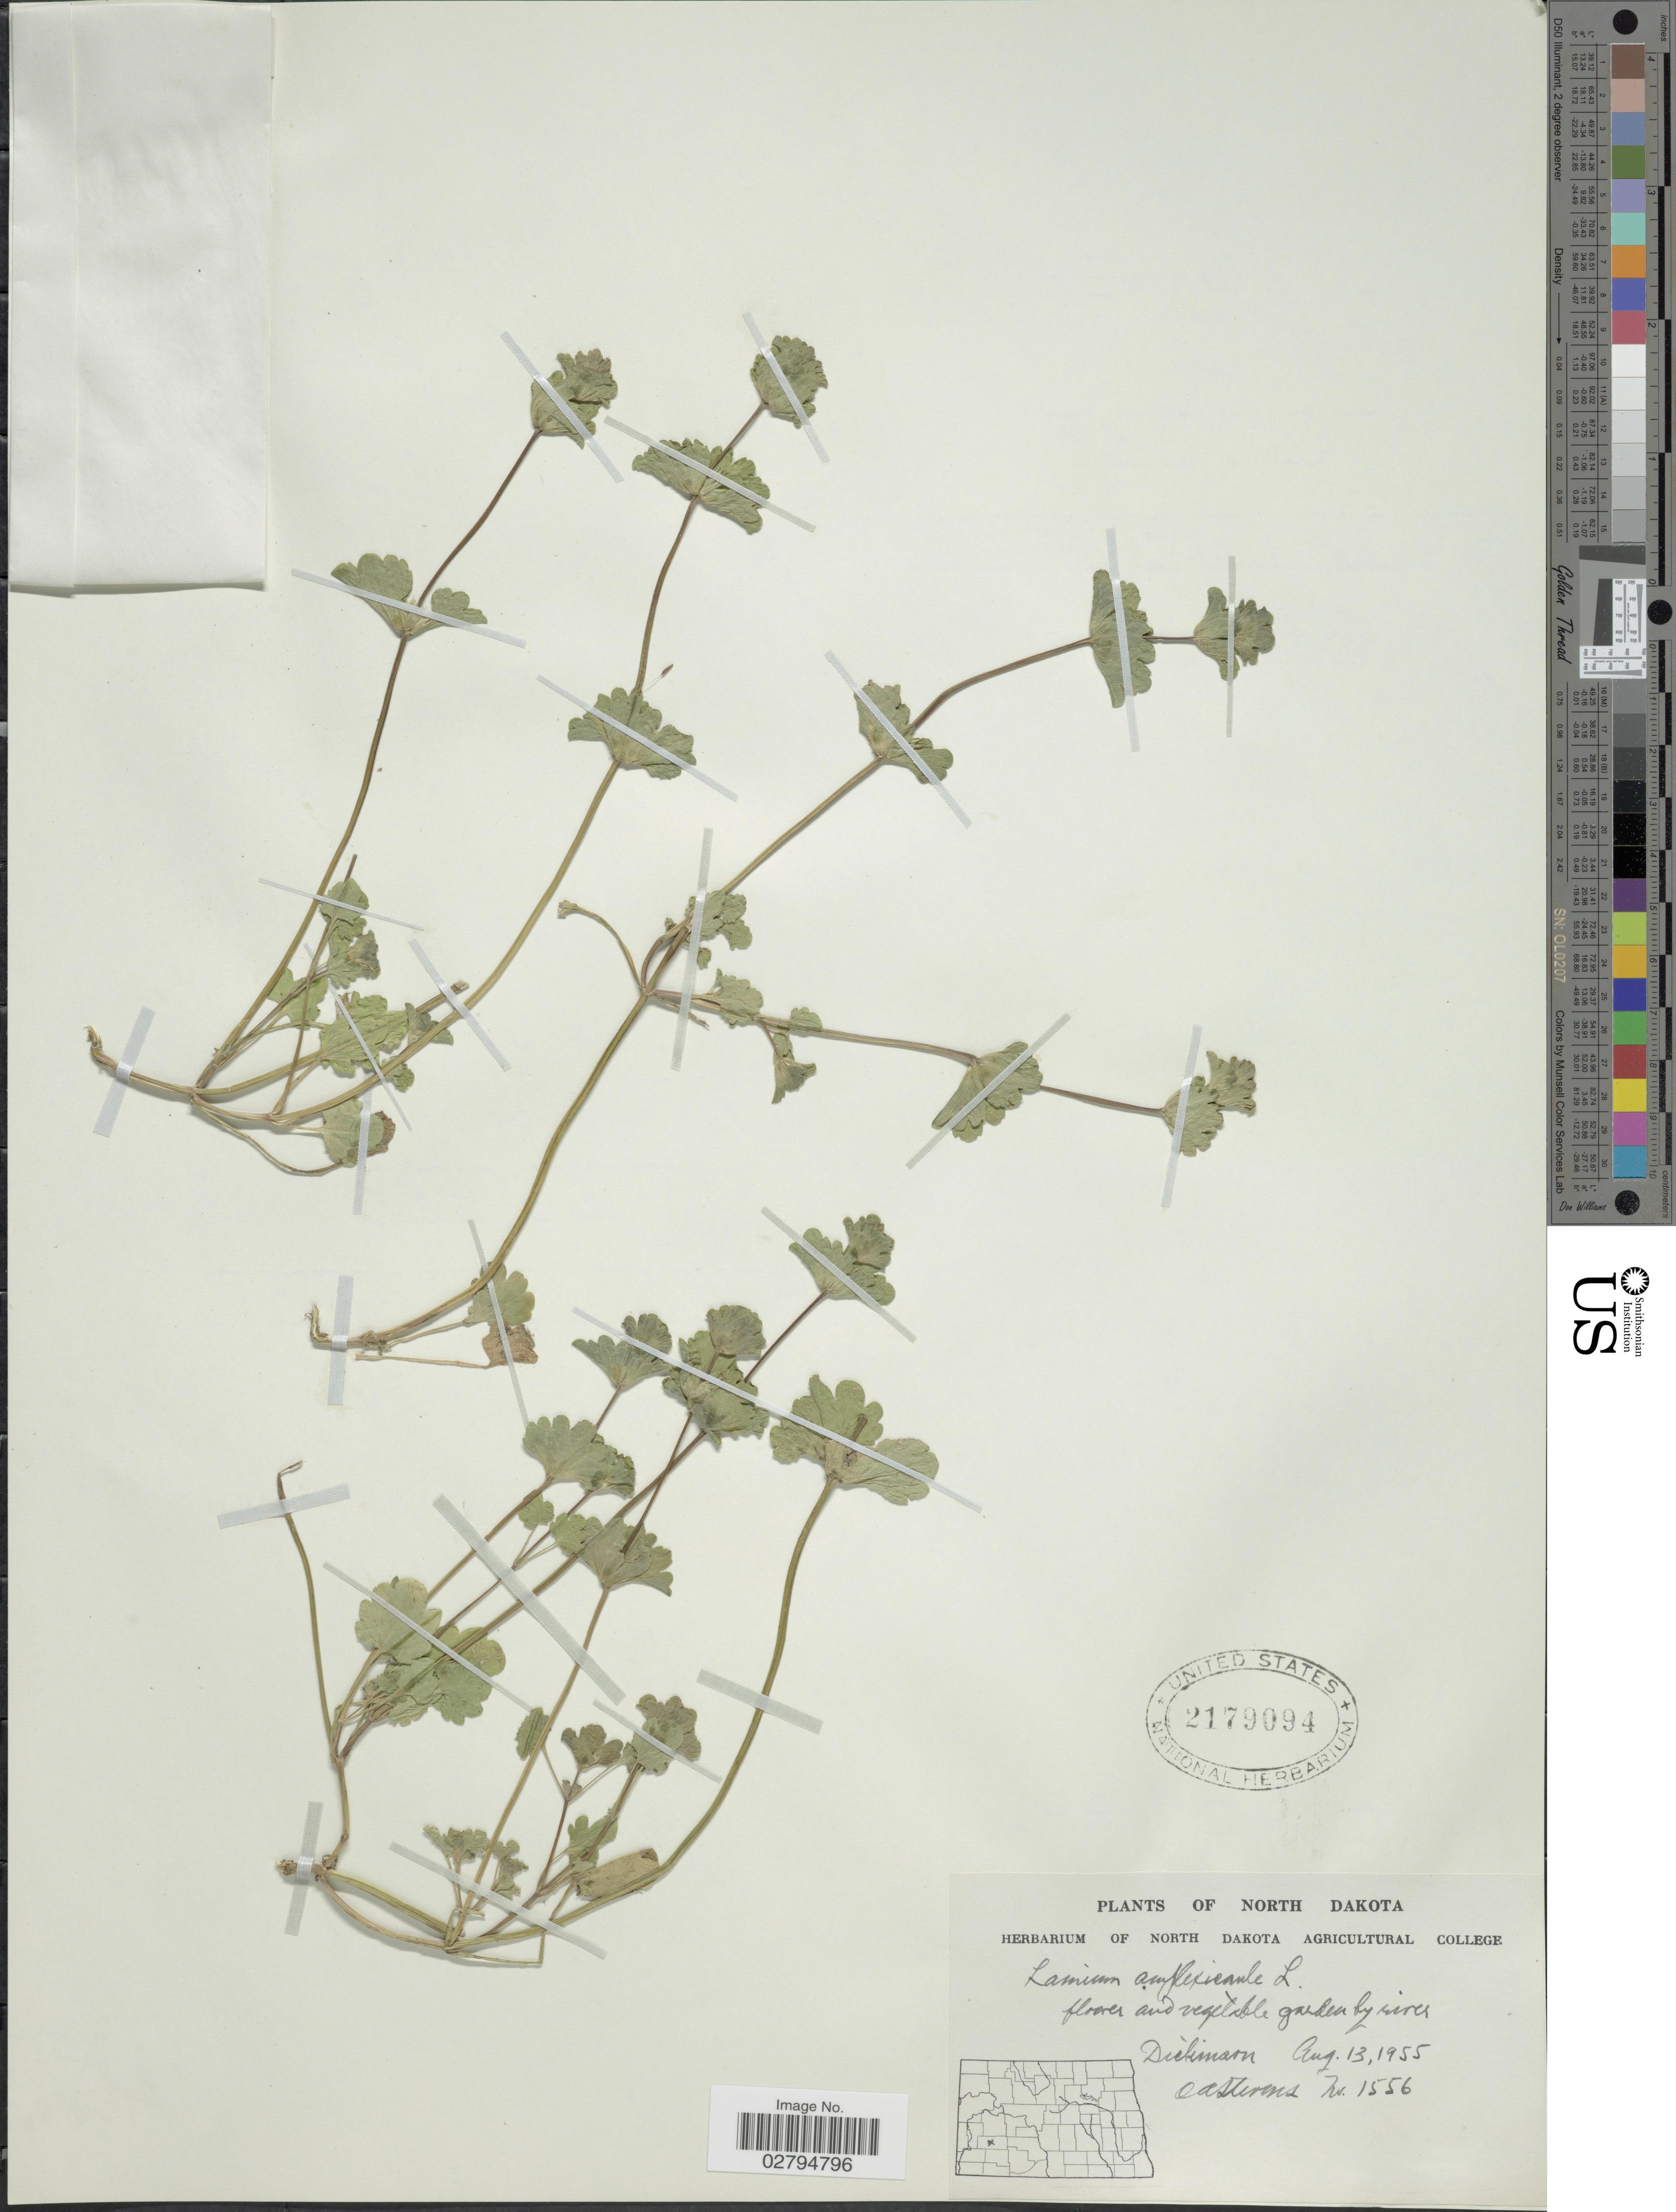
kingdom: Plantae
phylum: Tracheophyta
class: Magnoliopsida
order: Lamiales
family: Lamiaceae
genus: Lamium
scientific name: Lamium amplexicaule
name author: L.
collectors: O. A. Stevens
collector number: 1556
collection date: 1955-08-13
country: United States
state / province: North Dakota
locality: Dickinson.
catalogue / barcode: US 2179094